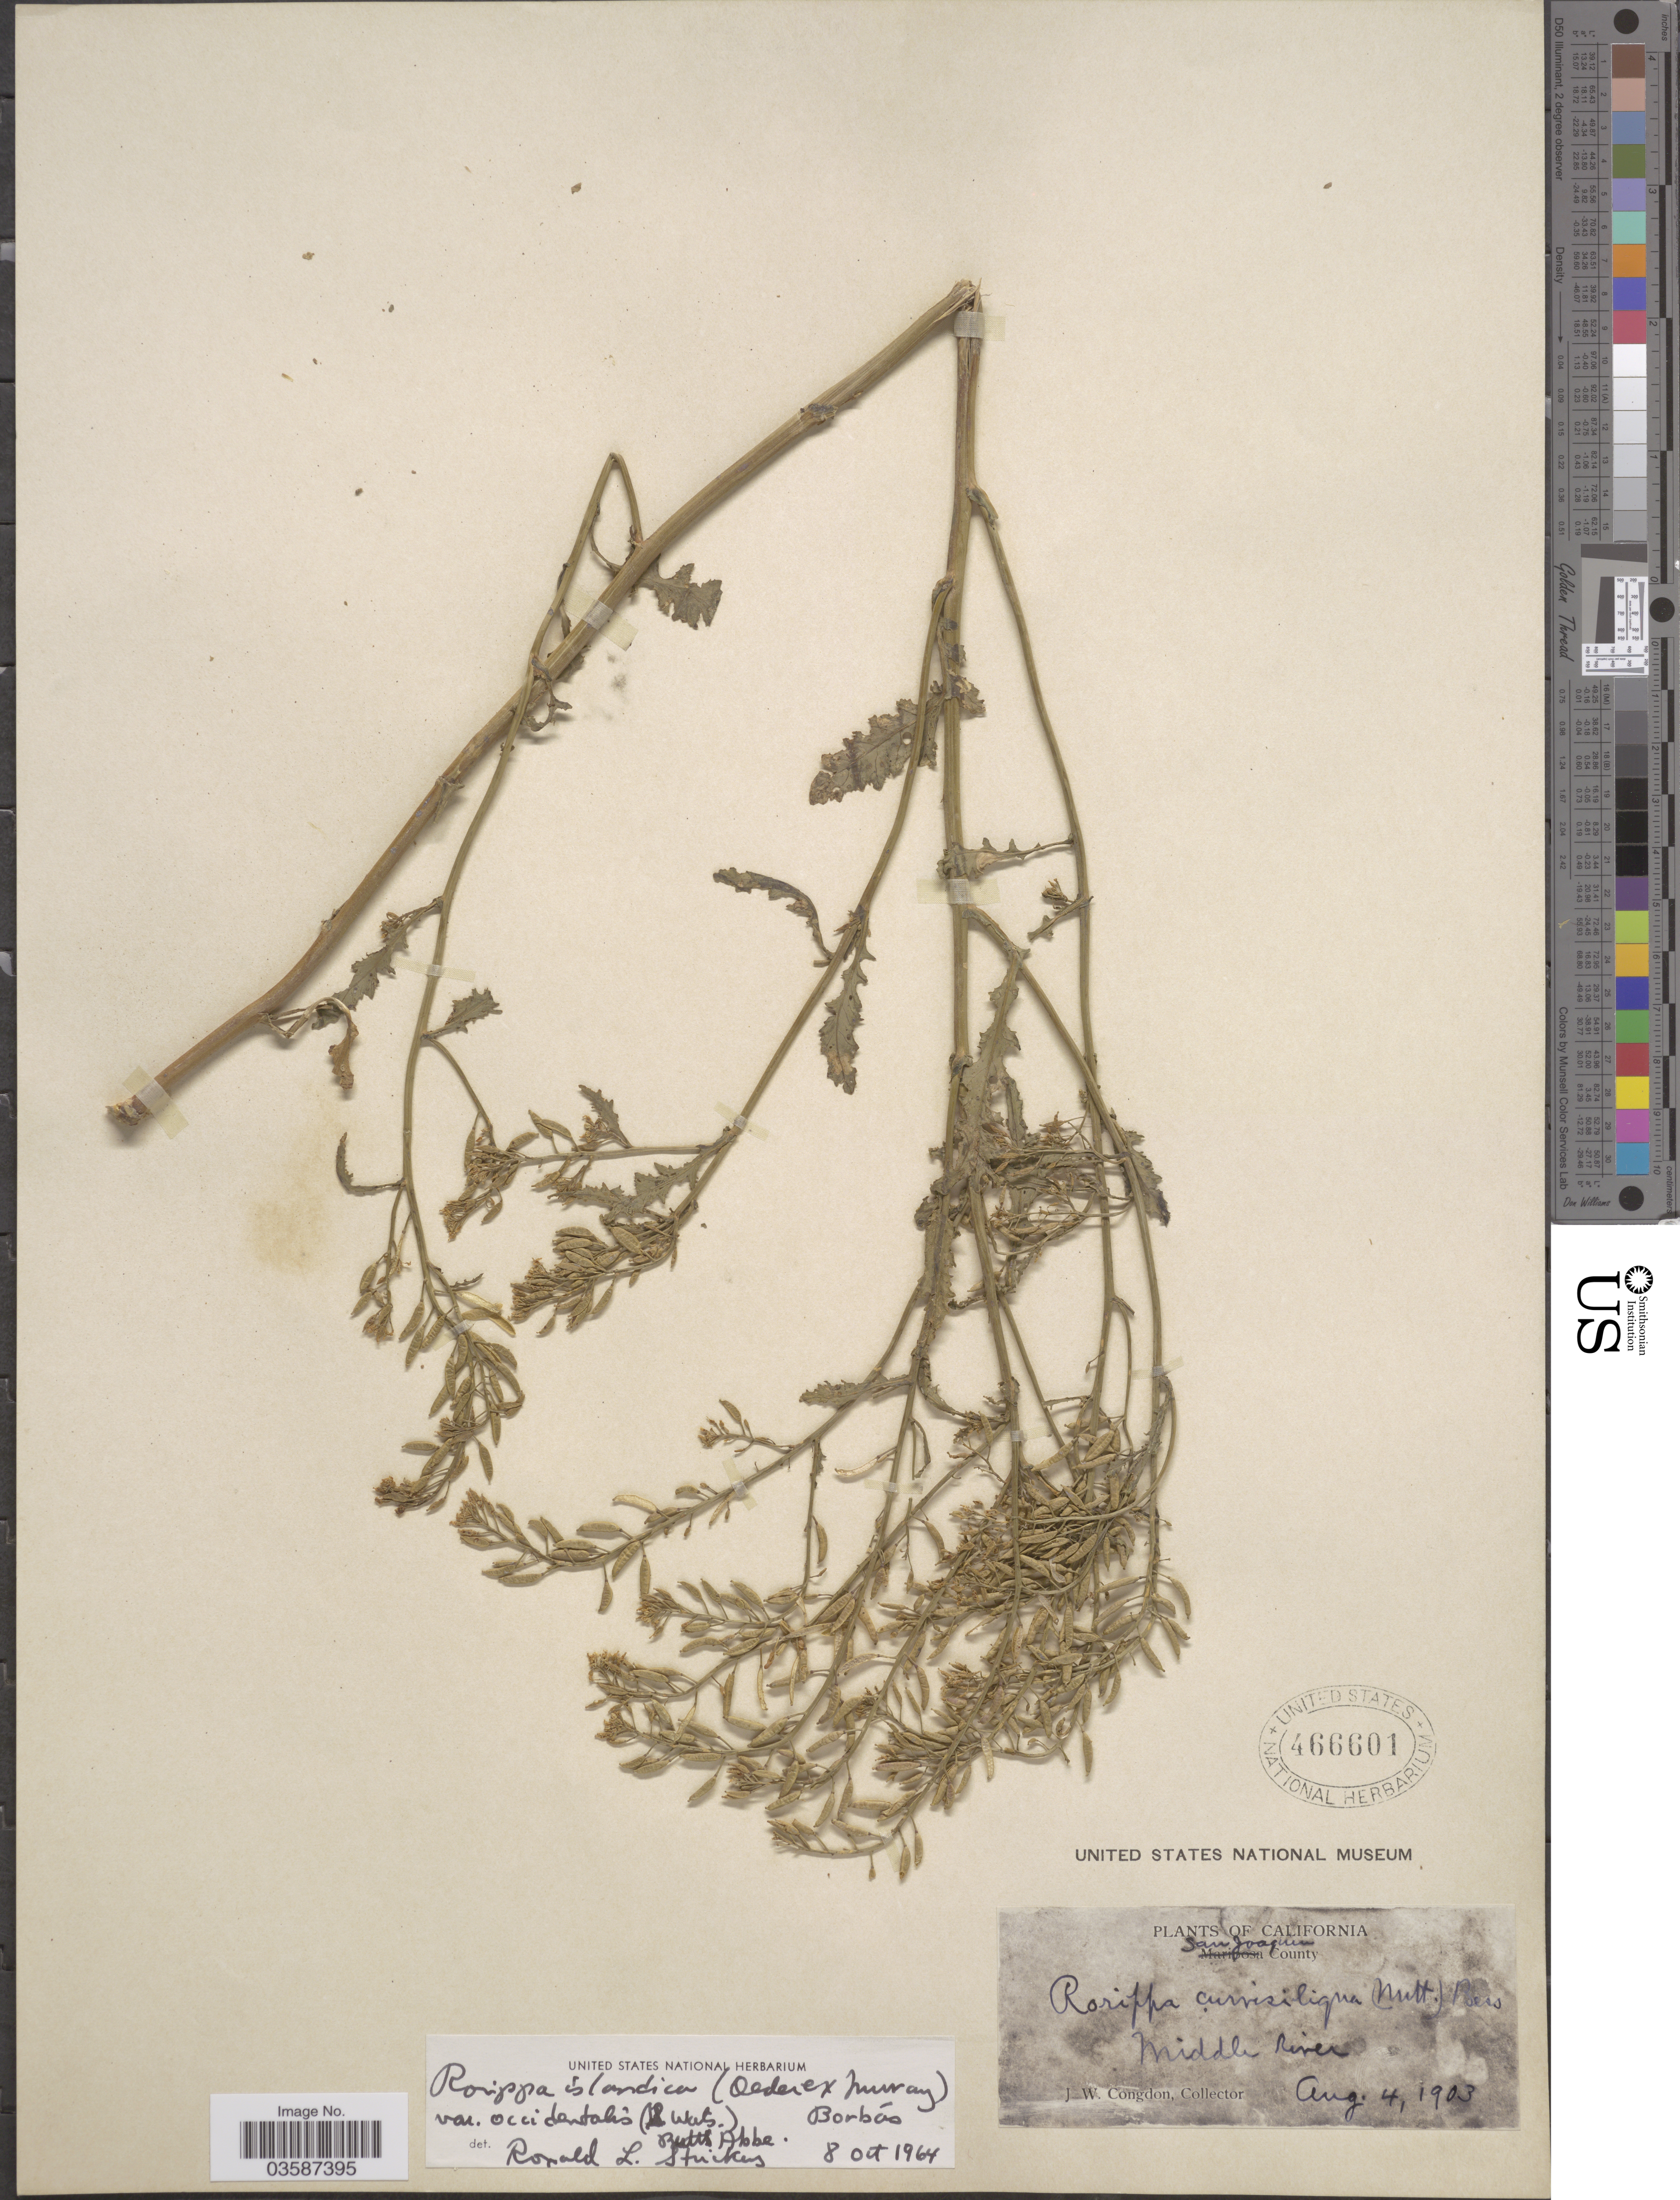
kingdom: Plantae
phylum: Tracheophyta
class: Magnoliopsida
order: Brassicales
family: Brassicaceae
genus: Rorippa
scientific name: Rorippa islandica var. occidentalis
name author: (S. Watson) Butters & Abbe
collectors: J. W. Congdon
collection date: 1903-08-04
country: United States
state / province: California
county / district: San Joaquin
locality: San Joaghim County. Middle River.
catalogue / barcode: US 466601